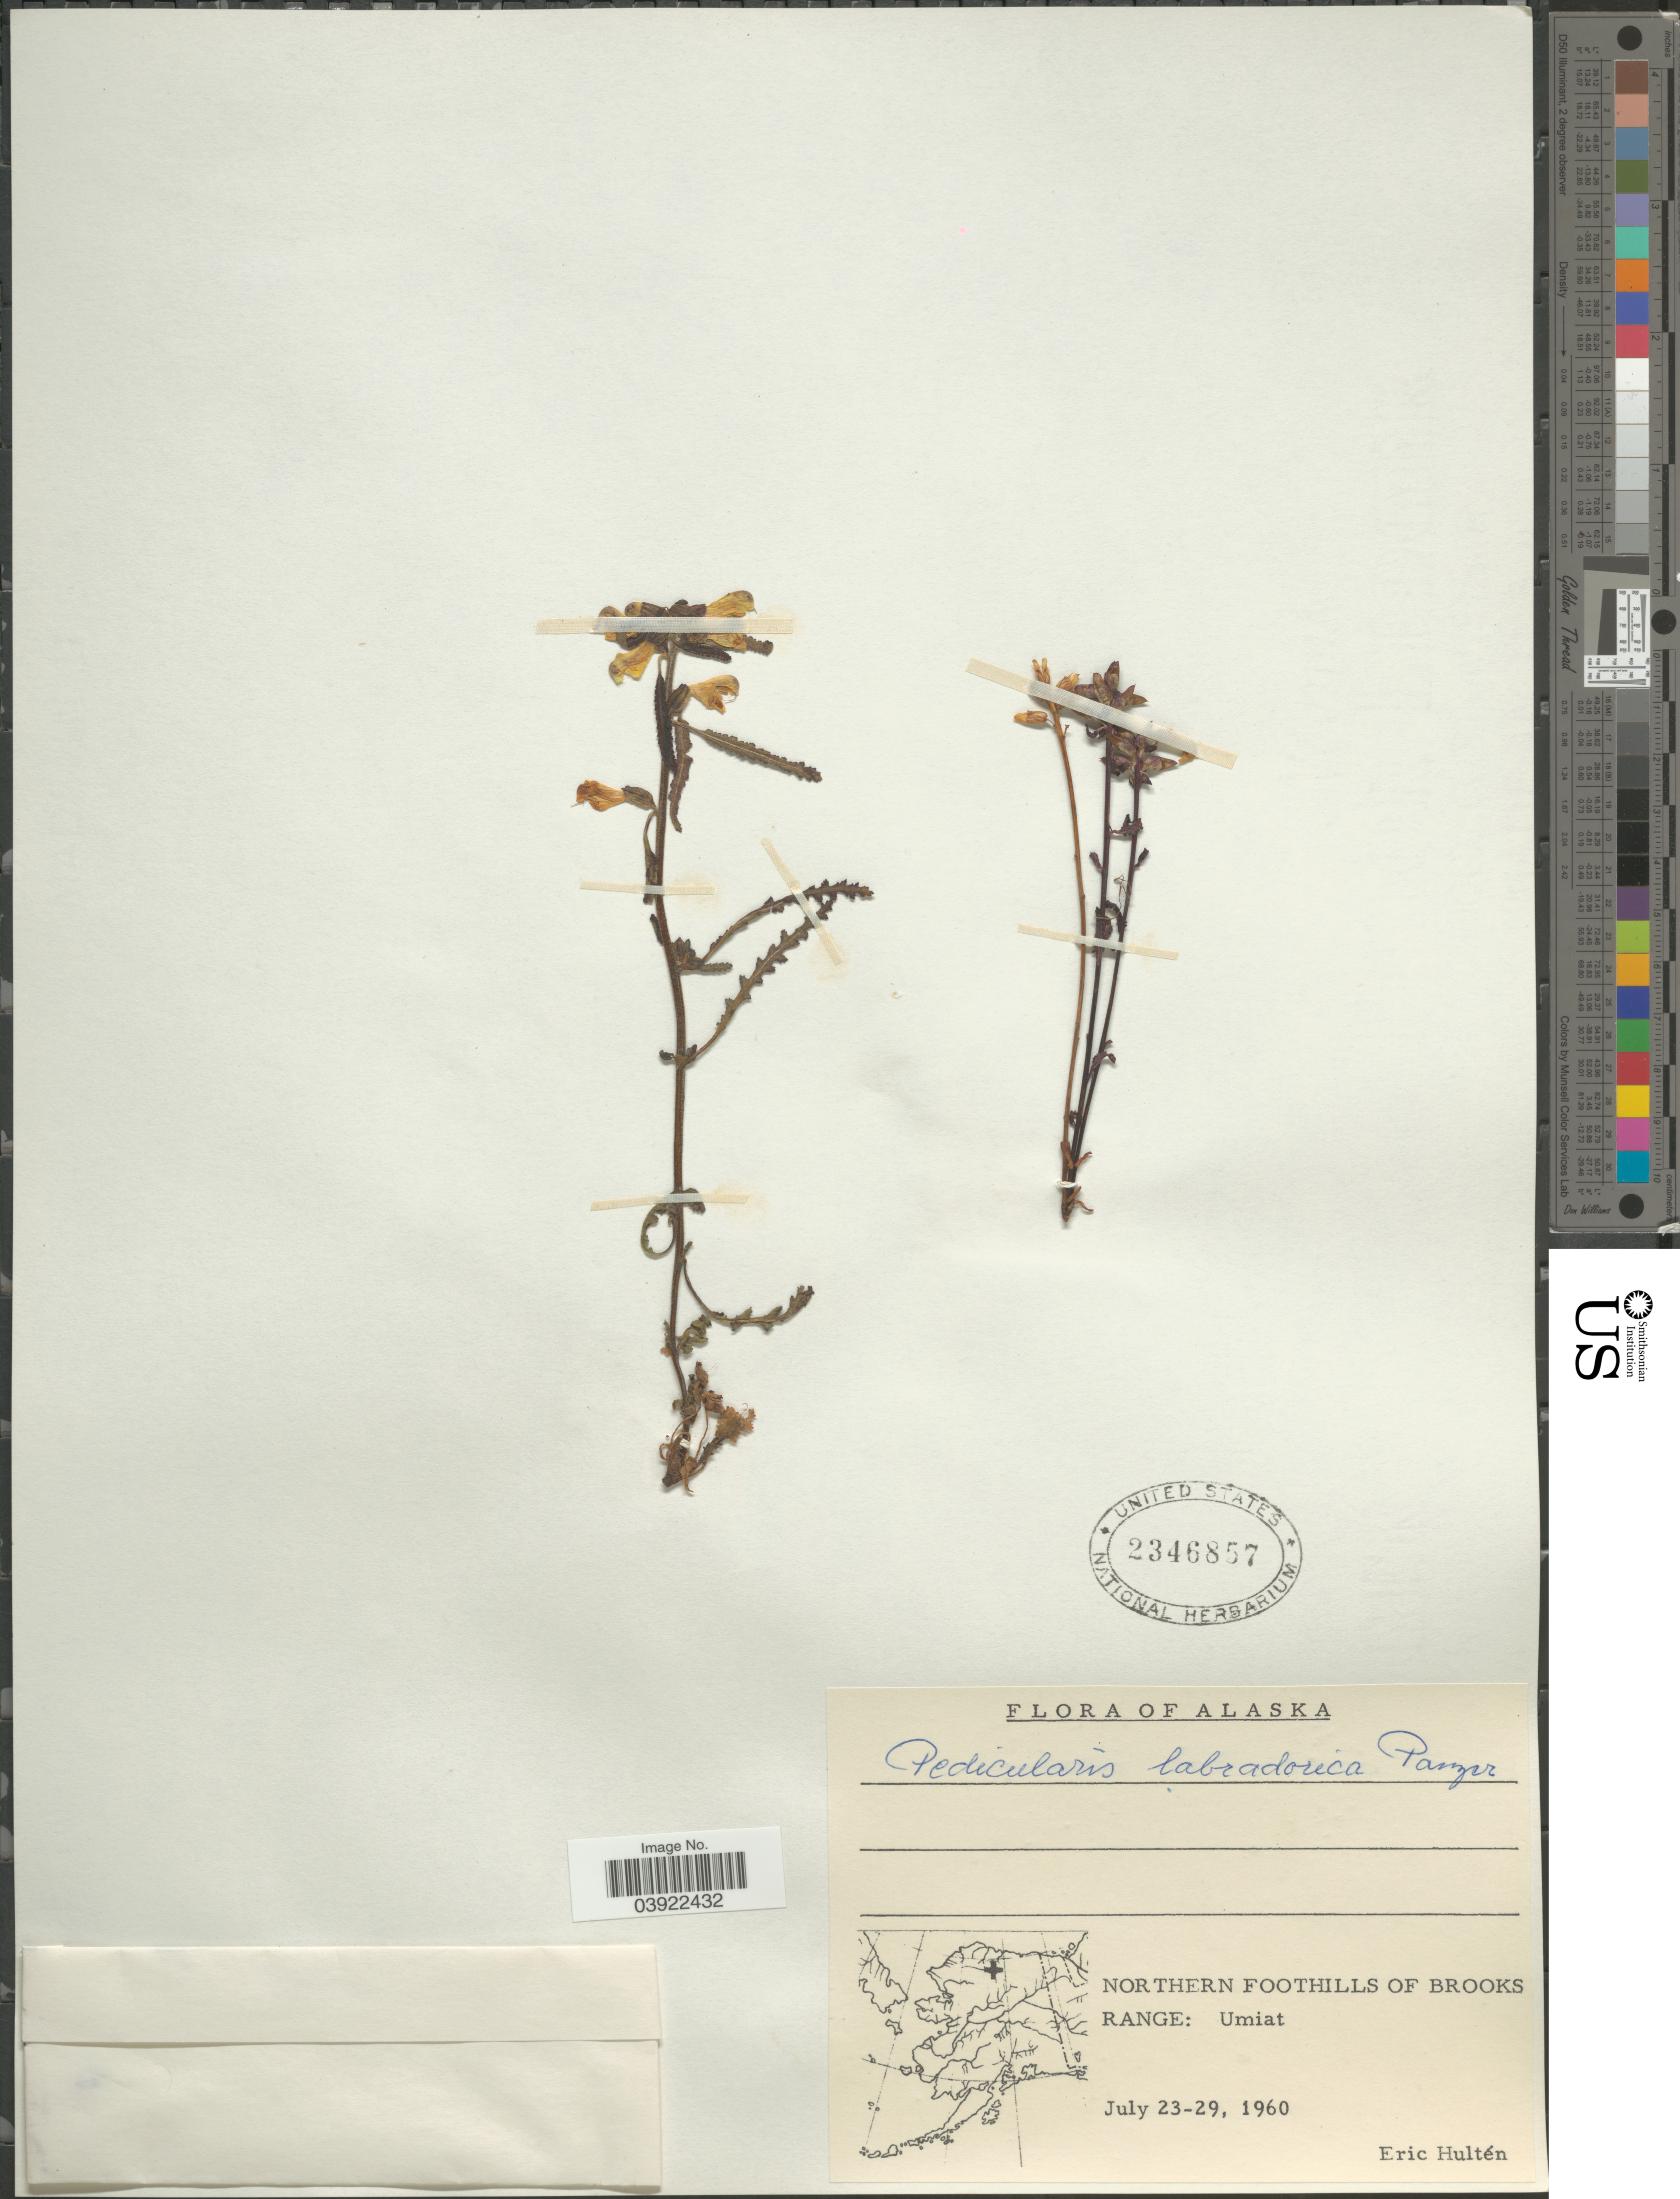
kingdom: Plantae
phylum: Tracheophyta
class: Magnoliopsida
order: Lamiales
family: Orobanchaceae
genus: Pedicularis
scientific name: Pedicularis labradorica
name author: Wirsing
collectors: E. G. Hultén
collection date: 1960-07-23/1960-07-29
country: United States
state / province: Alaska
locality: Northern Foothills of Brooks Range: Umiat.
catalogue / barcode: US 2346857